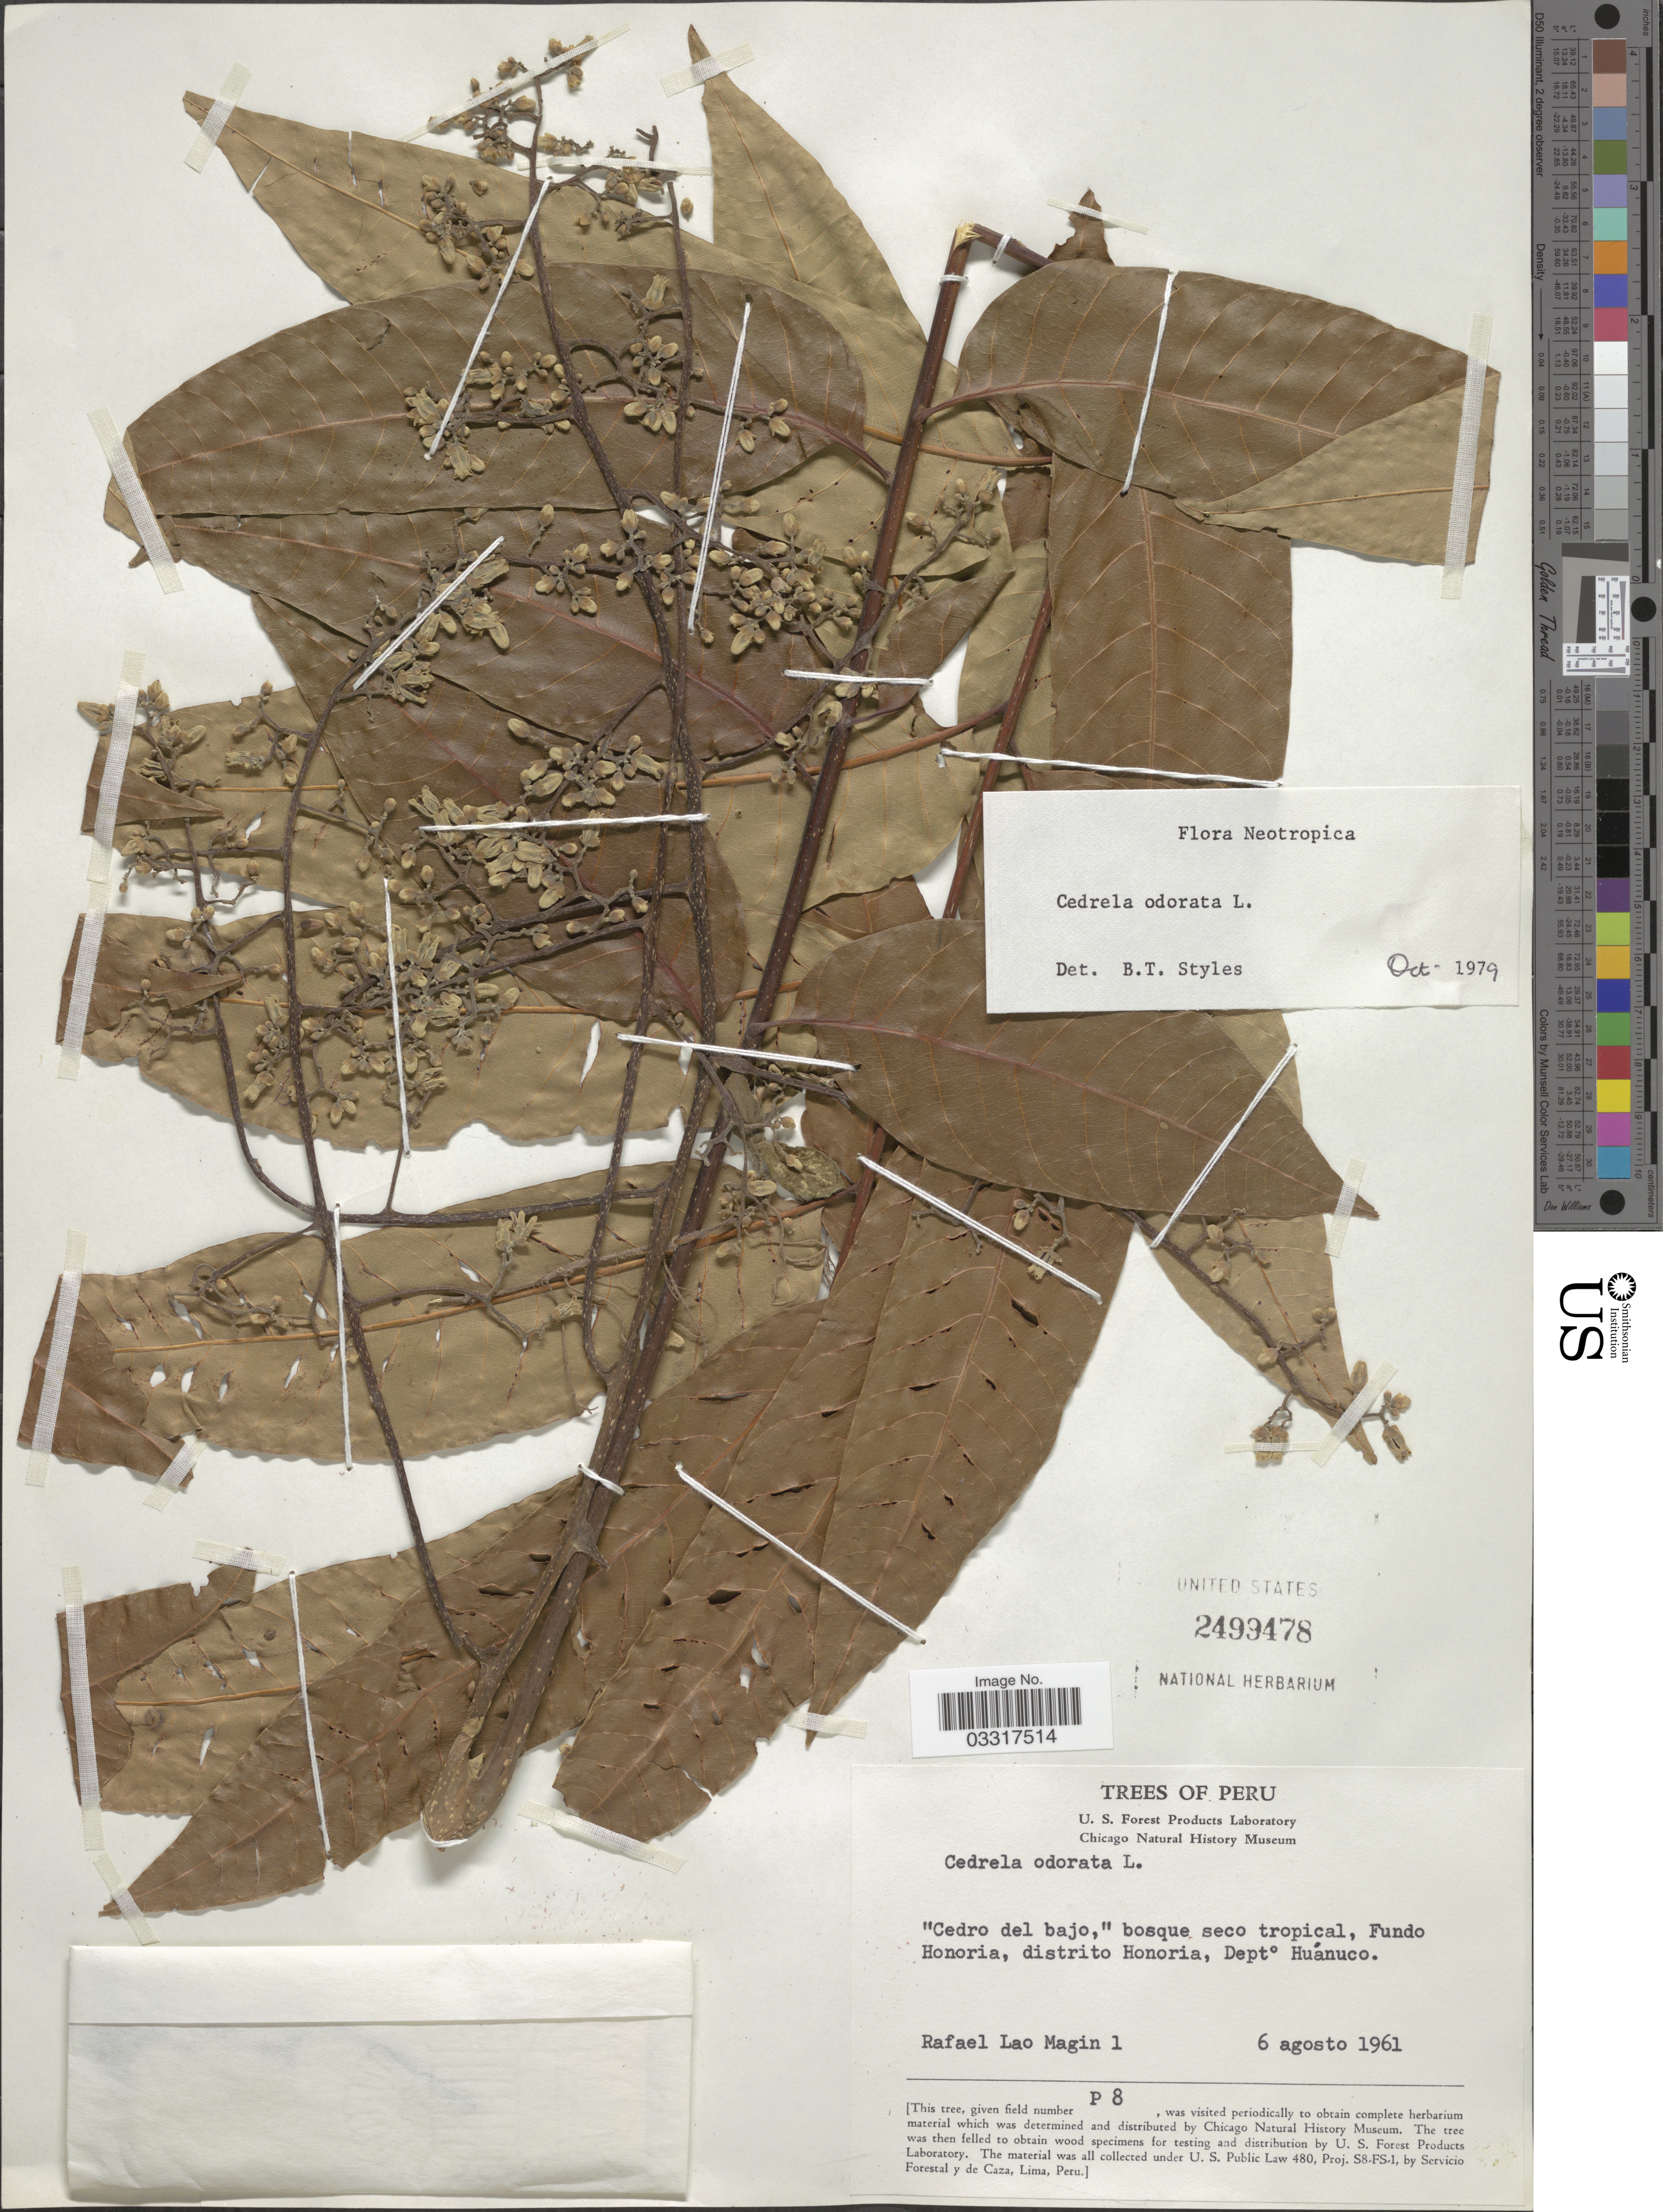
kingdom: Plantae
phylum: Tracheophyta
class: Magnoliopsida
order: Sapindales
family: Meliaceae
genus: Cedrela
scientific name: Cedrela odorata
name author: L.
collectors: R. L. Magin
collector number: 1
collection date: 1961-08-06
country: Peru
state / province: Huánuco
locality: Bosque seco tropical, Fundo Honoria, distrito Honoria, Depto Huánuco.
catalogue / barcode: US 2499478